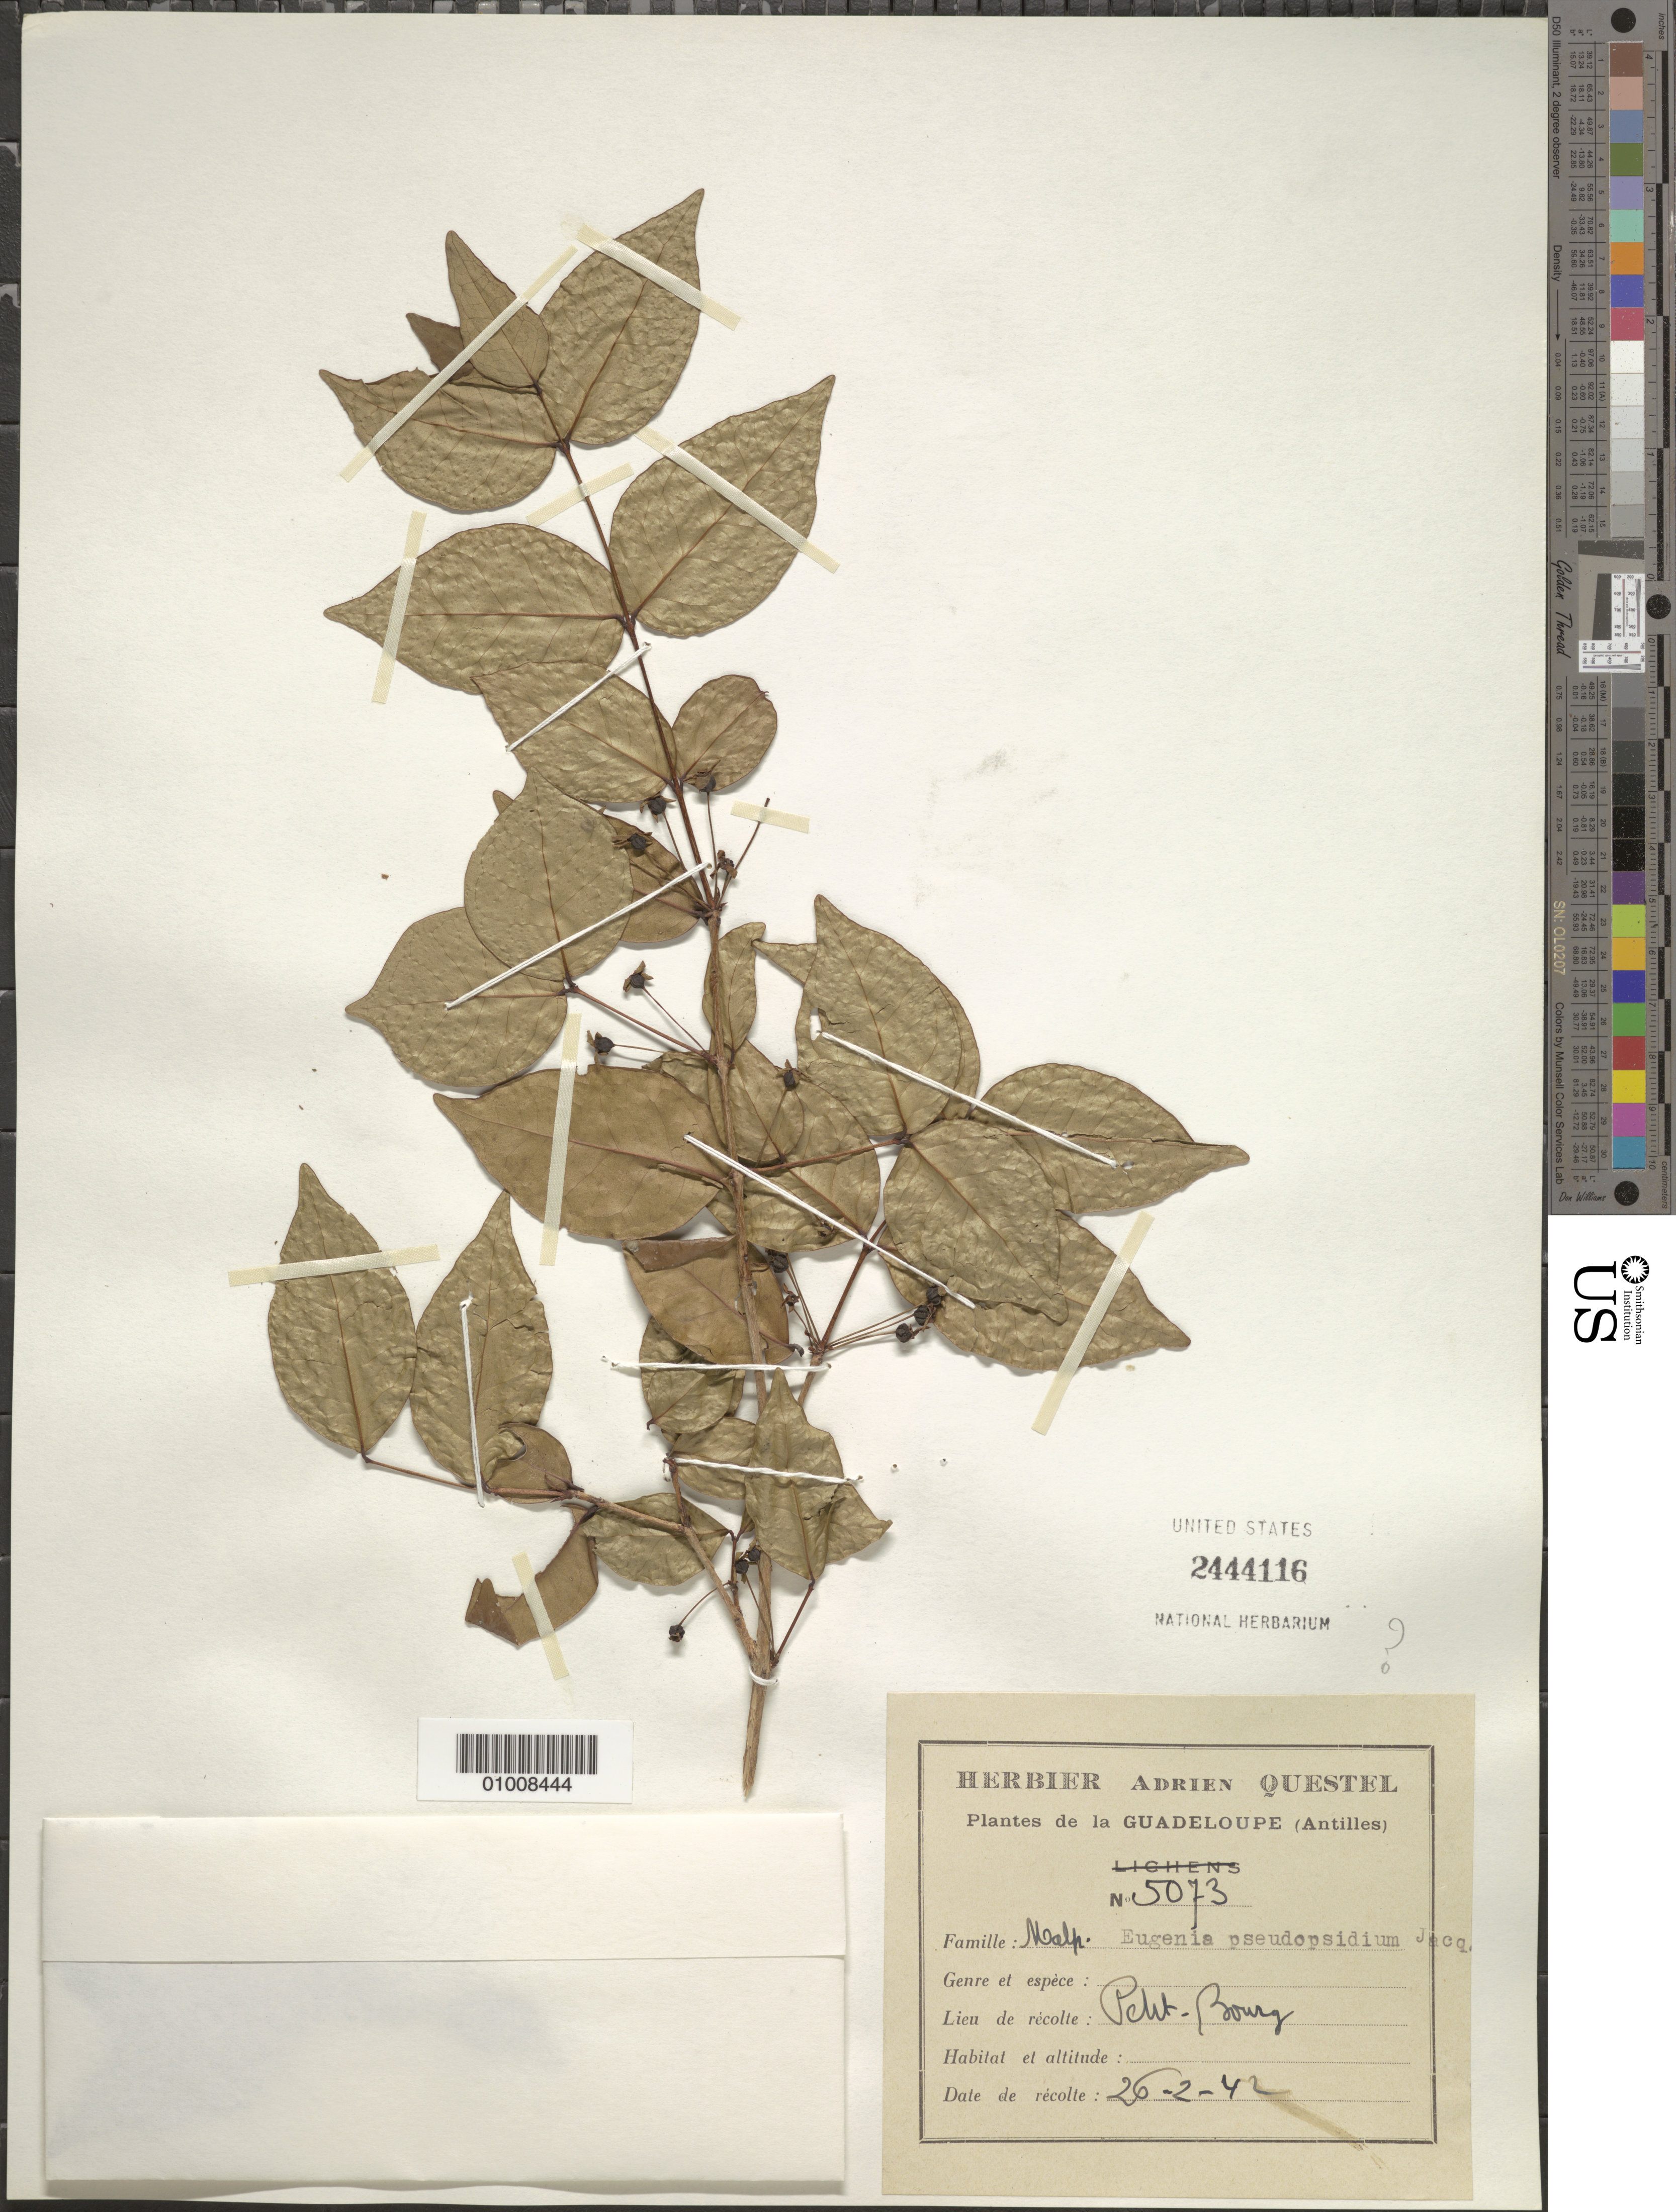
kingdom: Plantae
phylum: Tracheophyta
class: Magnoliopsida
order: Myrtales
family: Myrtaceae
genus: Eugenia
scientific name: Eugenia pseudopsidium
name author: Jacq.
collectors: A. Questel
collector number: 5073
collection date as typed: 26 Feb 1942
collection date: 1942-02-26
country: Guadeloupe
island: Basse Terre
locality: Petit-Bourg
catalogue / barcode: US 2444116